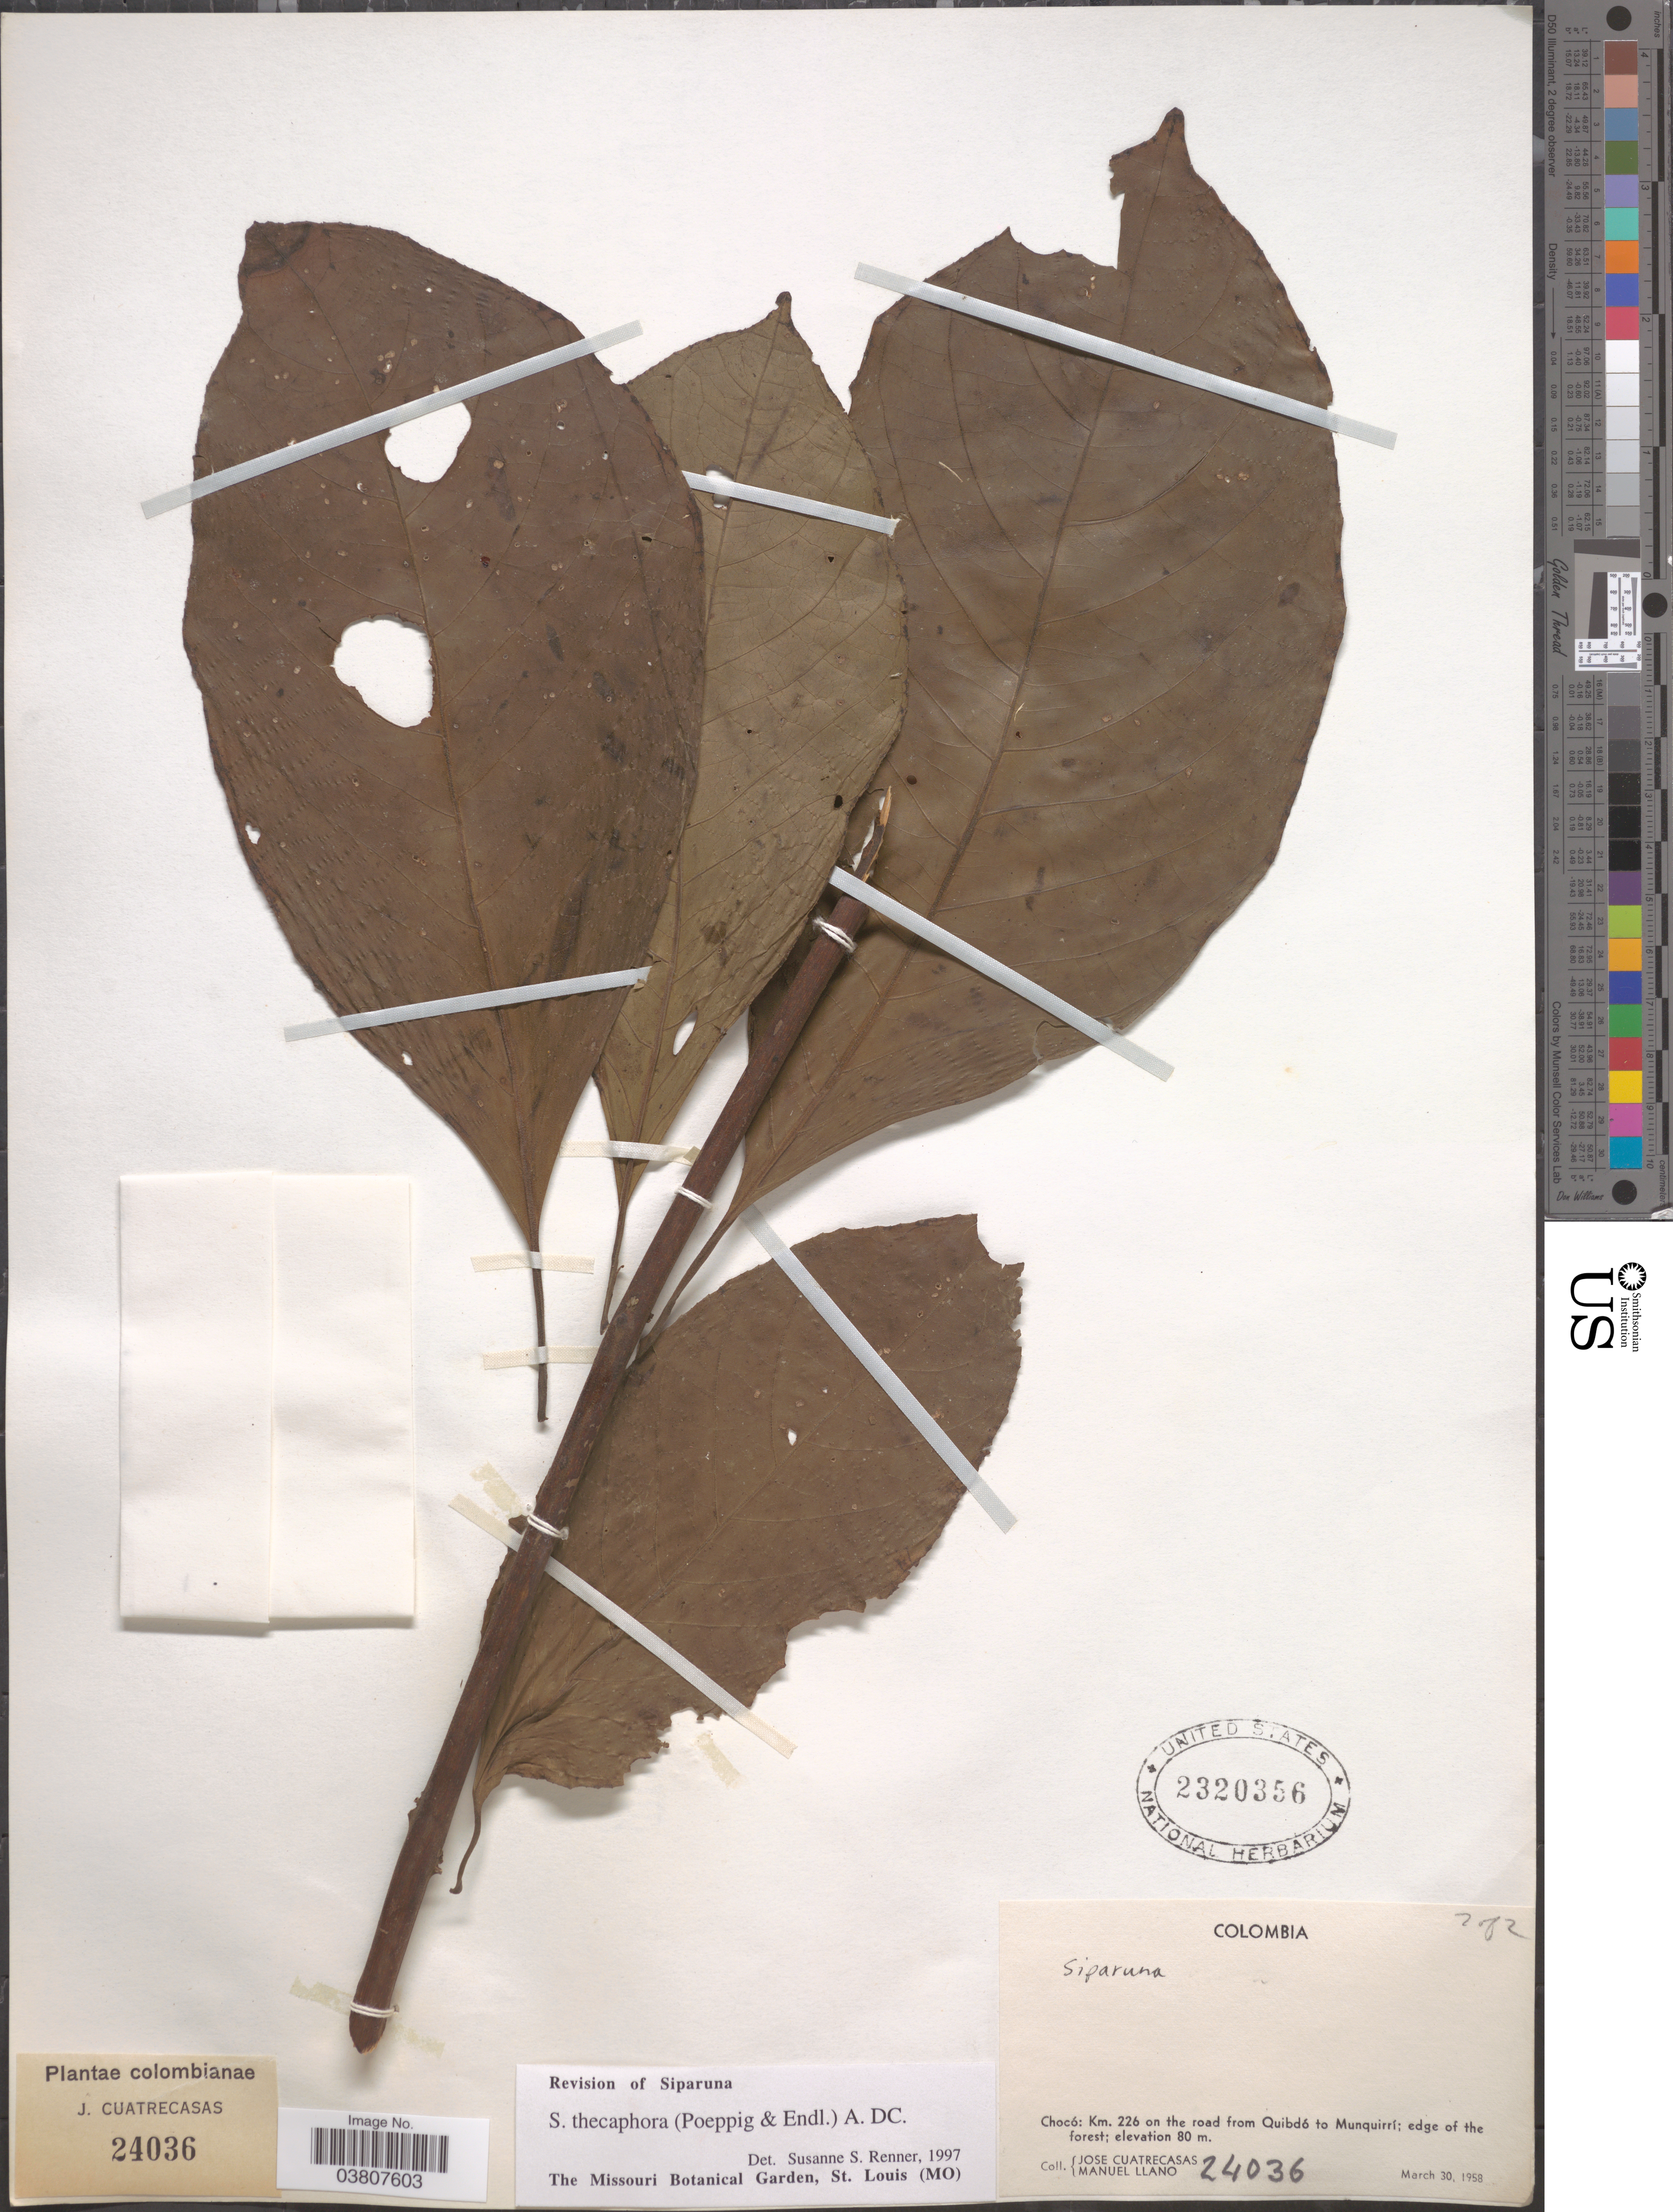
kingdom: Plantae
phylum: Tracheophyta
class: Magnoliopsida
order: Laurales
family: Siparunaceae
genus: Siparuna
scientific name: Siparuna thecaphora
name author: (Poepp. & Endl.) A. DC.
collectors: J. Cuatrecasas & M. Llano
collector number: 24036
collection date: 1958-03-30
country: Colombia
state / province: Chocó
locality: Km. 226 on the road from Quibdó to Munquirrí; edge of the forest.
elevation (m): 80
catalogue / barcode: US 2320356